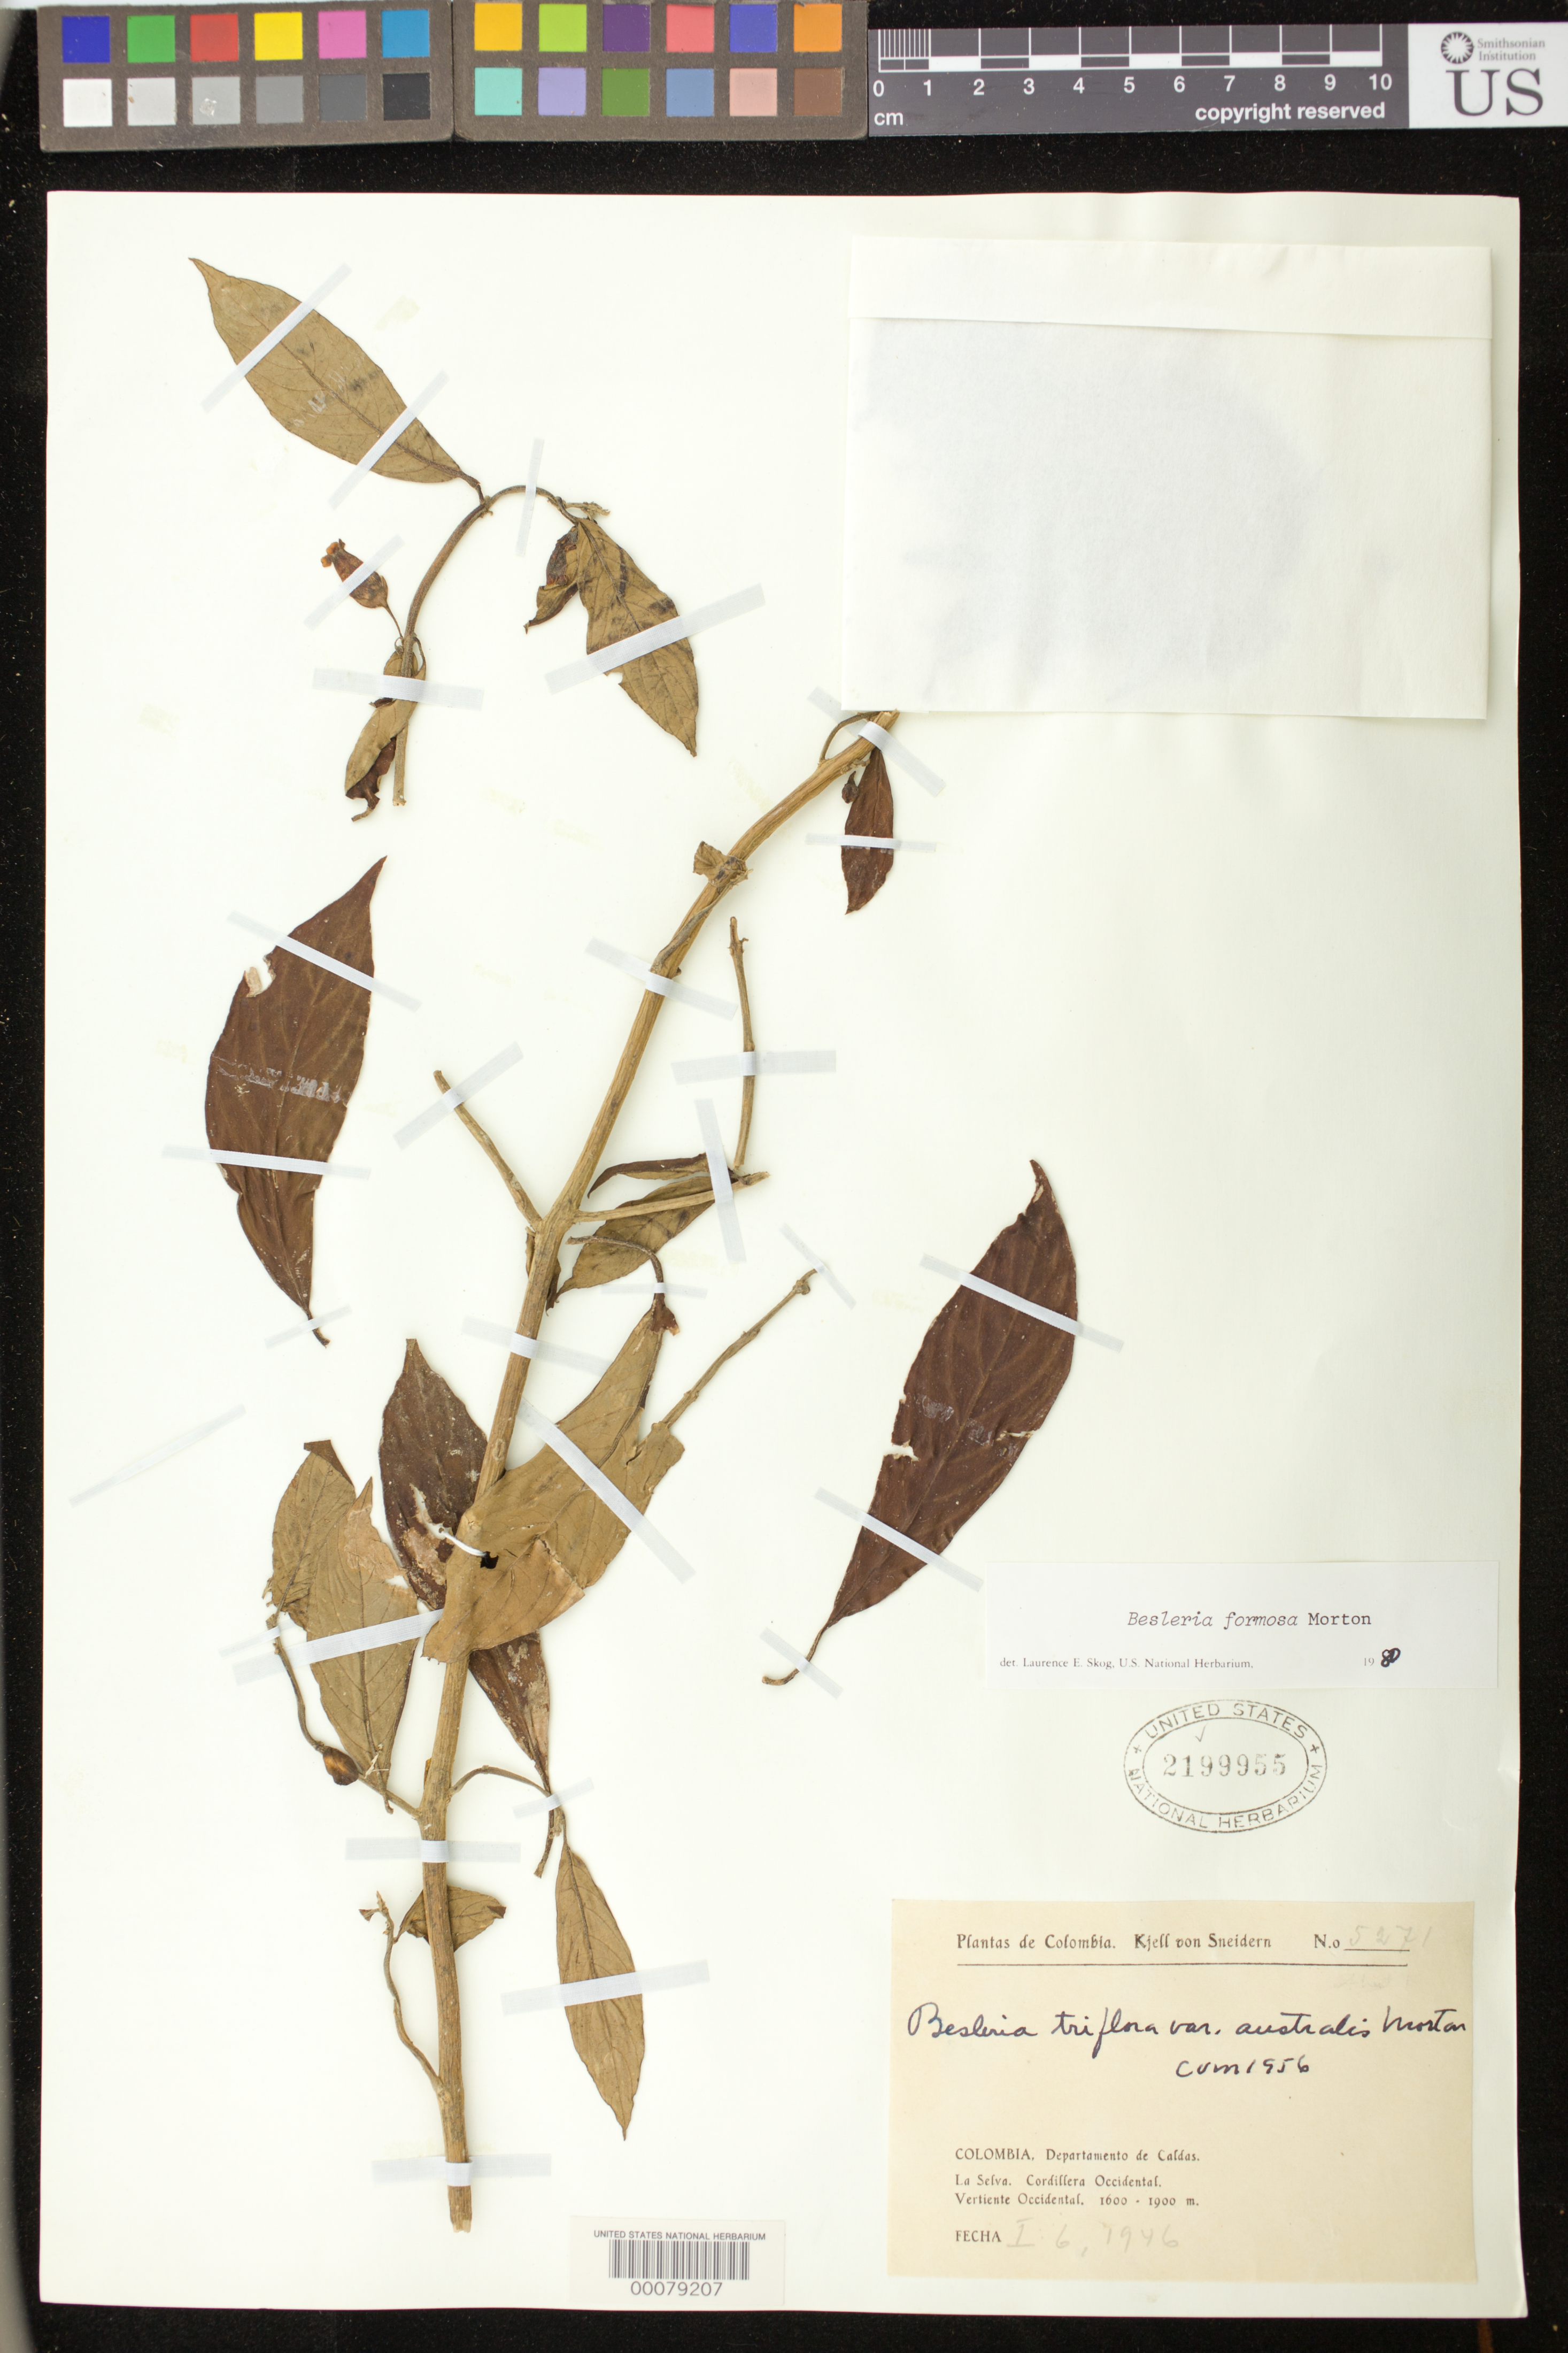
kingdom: Plantae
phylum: Tracheophyta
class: Magnoliopsida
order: Lamiales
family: Gesneriaceae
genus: Besleria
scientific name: Besleria amabilis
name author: C.V. Morton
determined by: Skog, Laurence E.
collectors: K. von Sneidern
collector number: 5271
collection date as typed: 06 Jan 1946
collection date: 1946-01-06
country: Colombia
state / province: Caldas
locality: Cordillera Occidental, western slope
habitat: Forest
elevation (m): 1600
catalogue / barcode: US 2199955